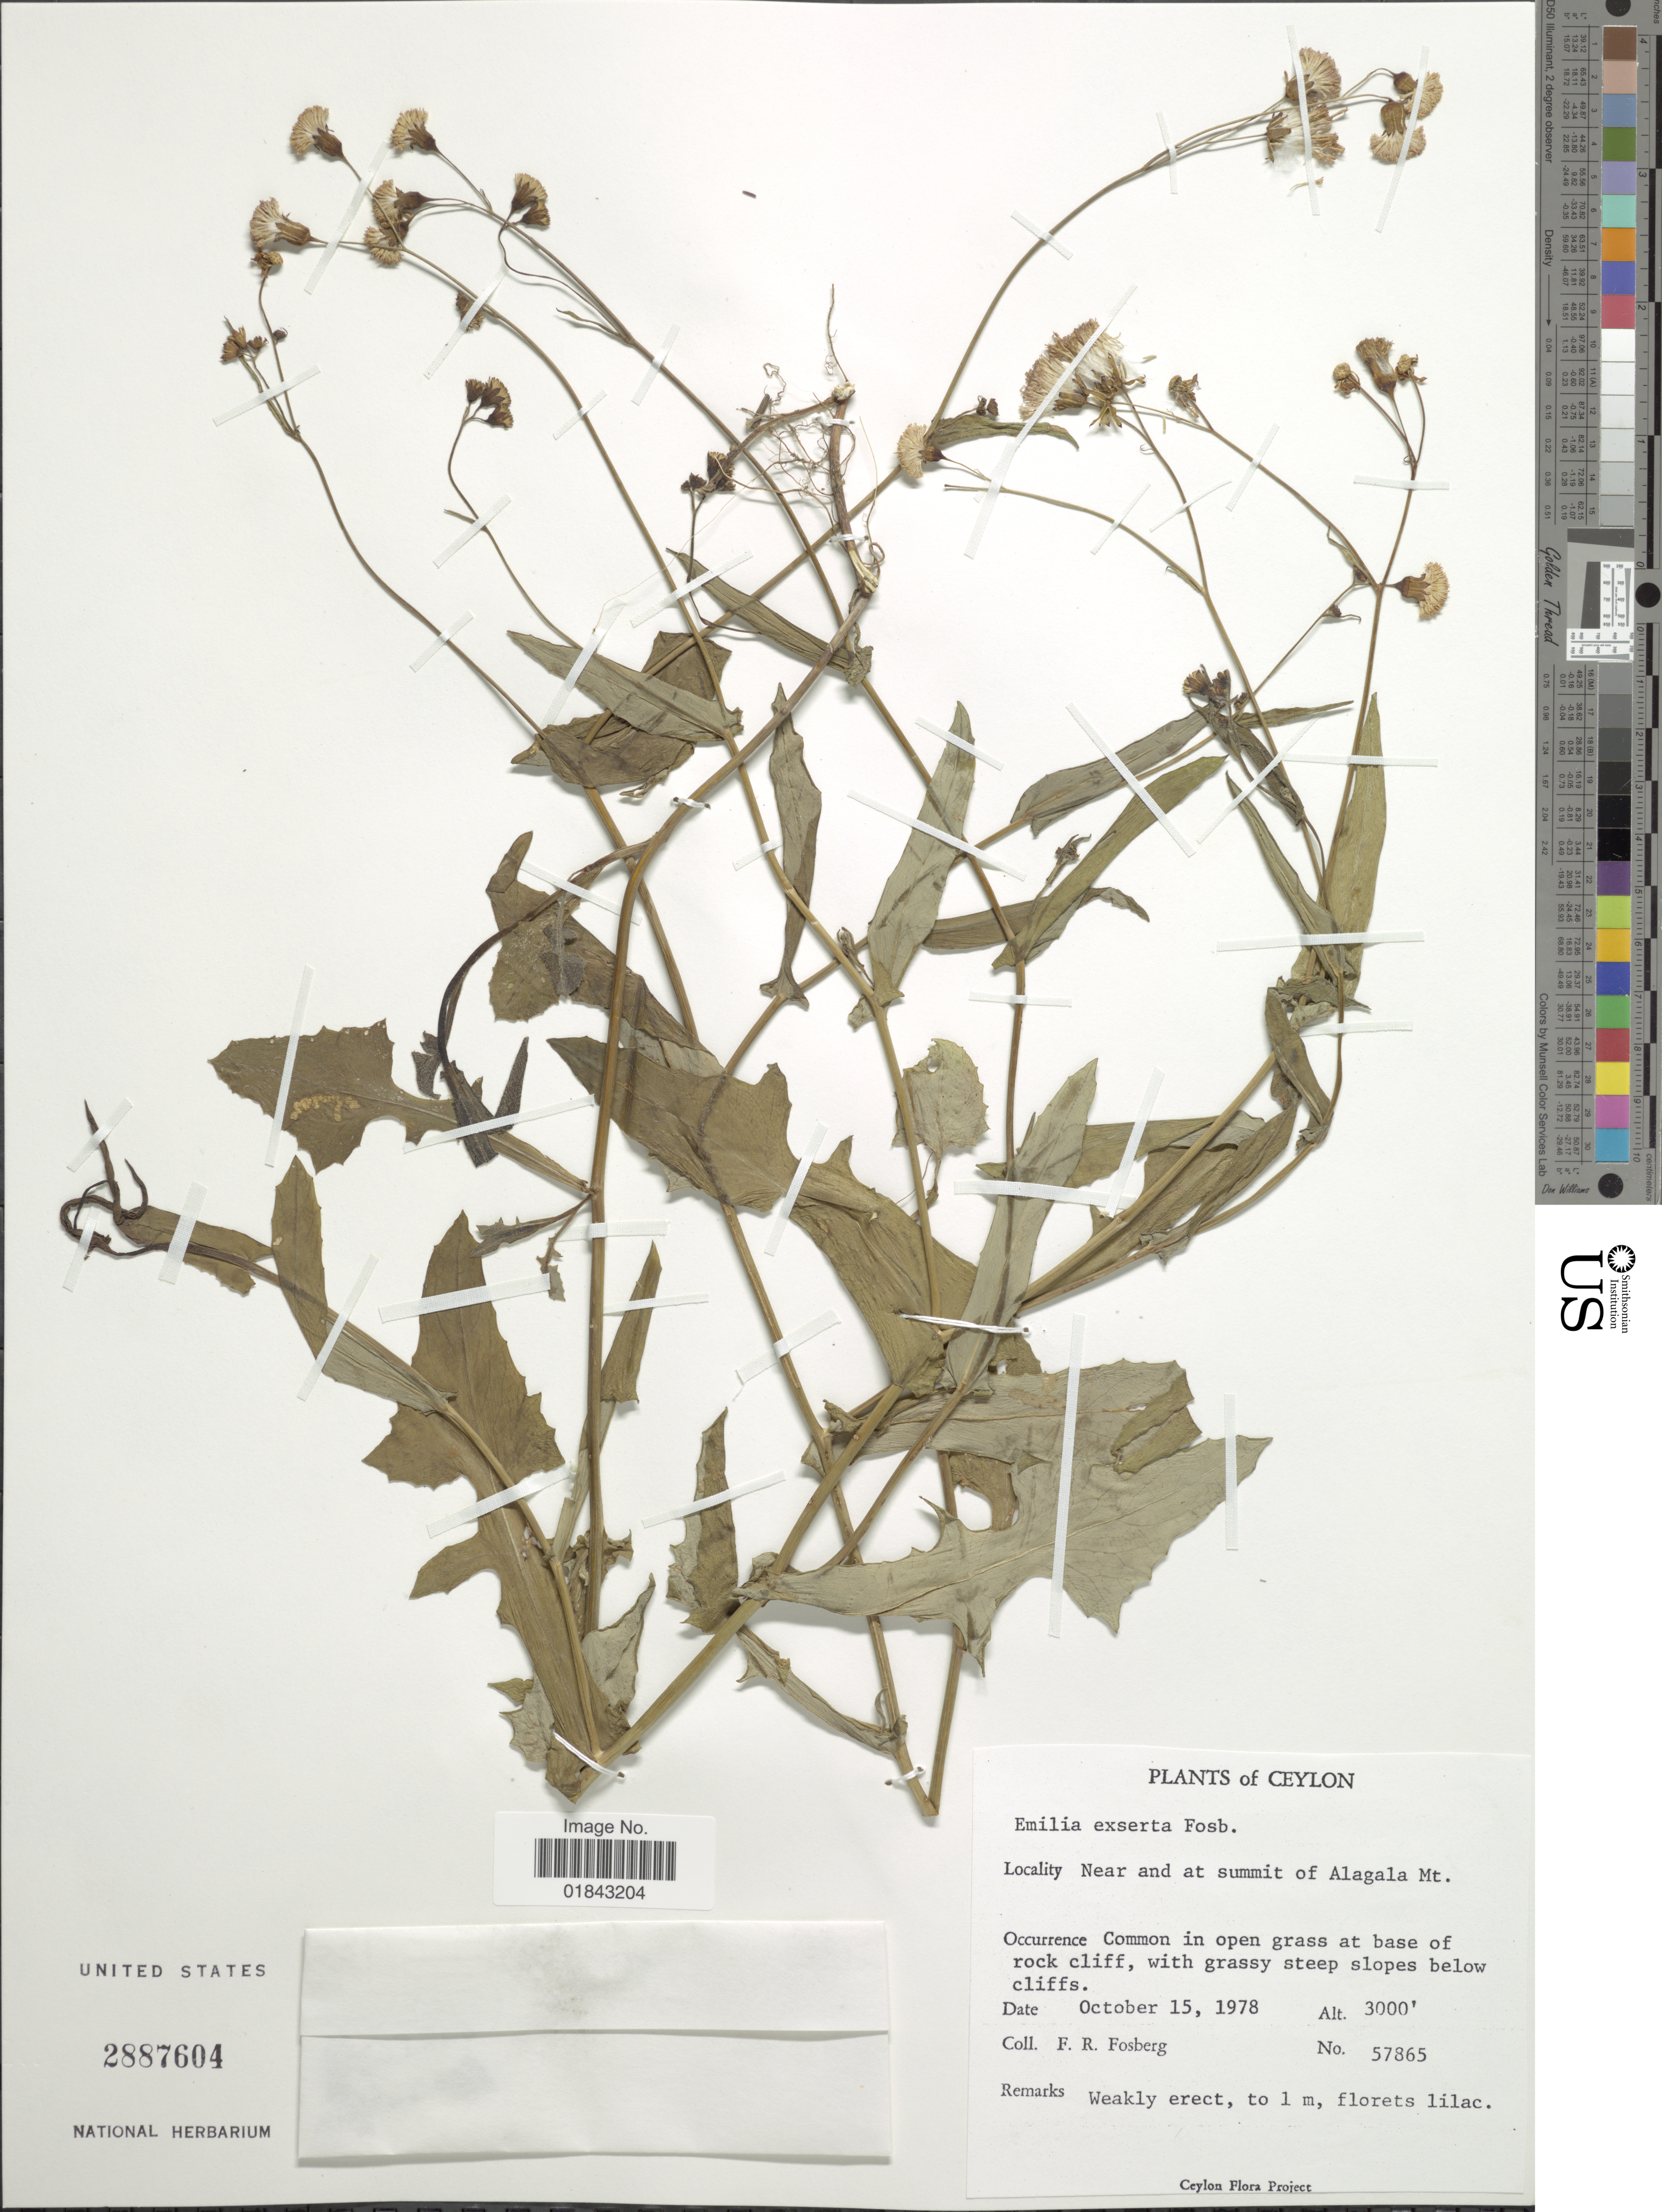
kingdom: Plantae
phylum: Tracheophyta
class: Magnoliopsida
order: Asterales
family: Asteraceae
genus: Emilia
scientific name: Emilia exserta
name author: Fosberg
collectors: F. R. Fosberg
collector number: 57865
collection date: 1978-10-15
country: Sri Lanka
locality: Ceylon, near and at summit of Alagala Mt., common in open grass at base of rock cliff, with grassy steep slopes below cliffs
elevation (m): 914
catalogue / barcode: US 2887604